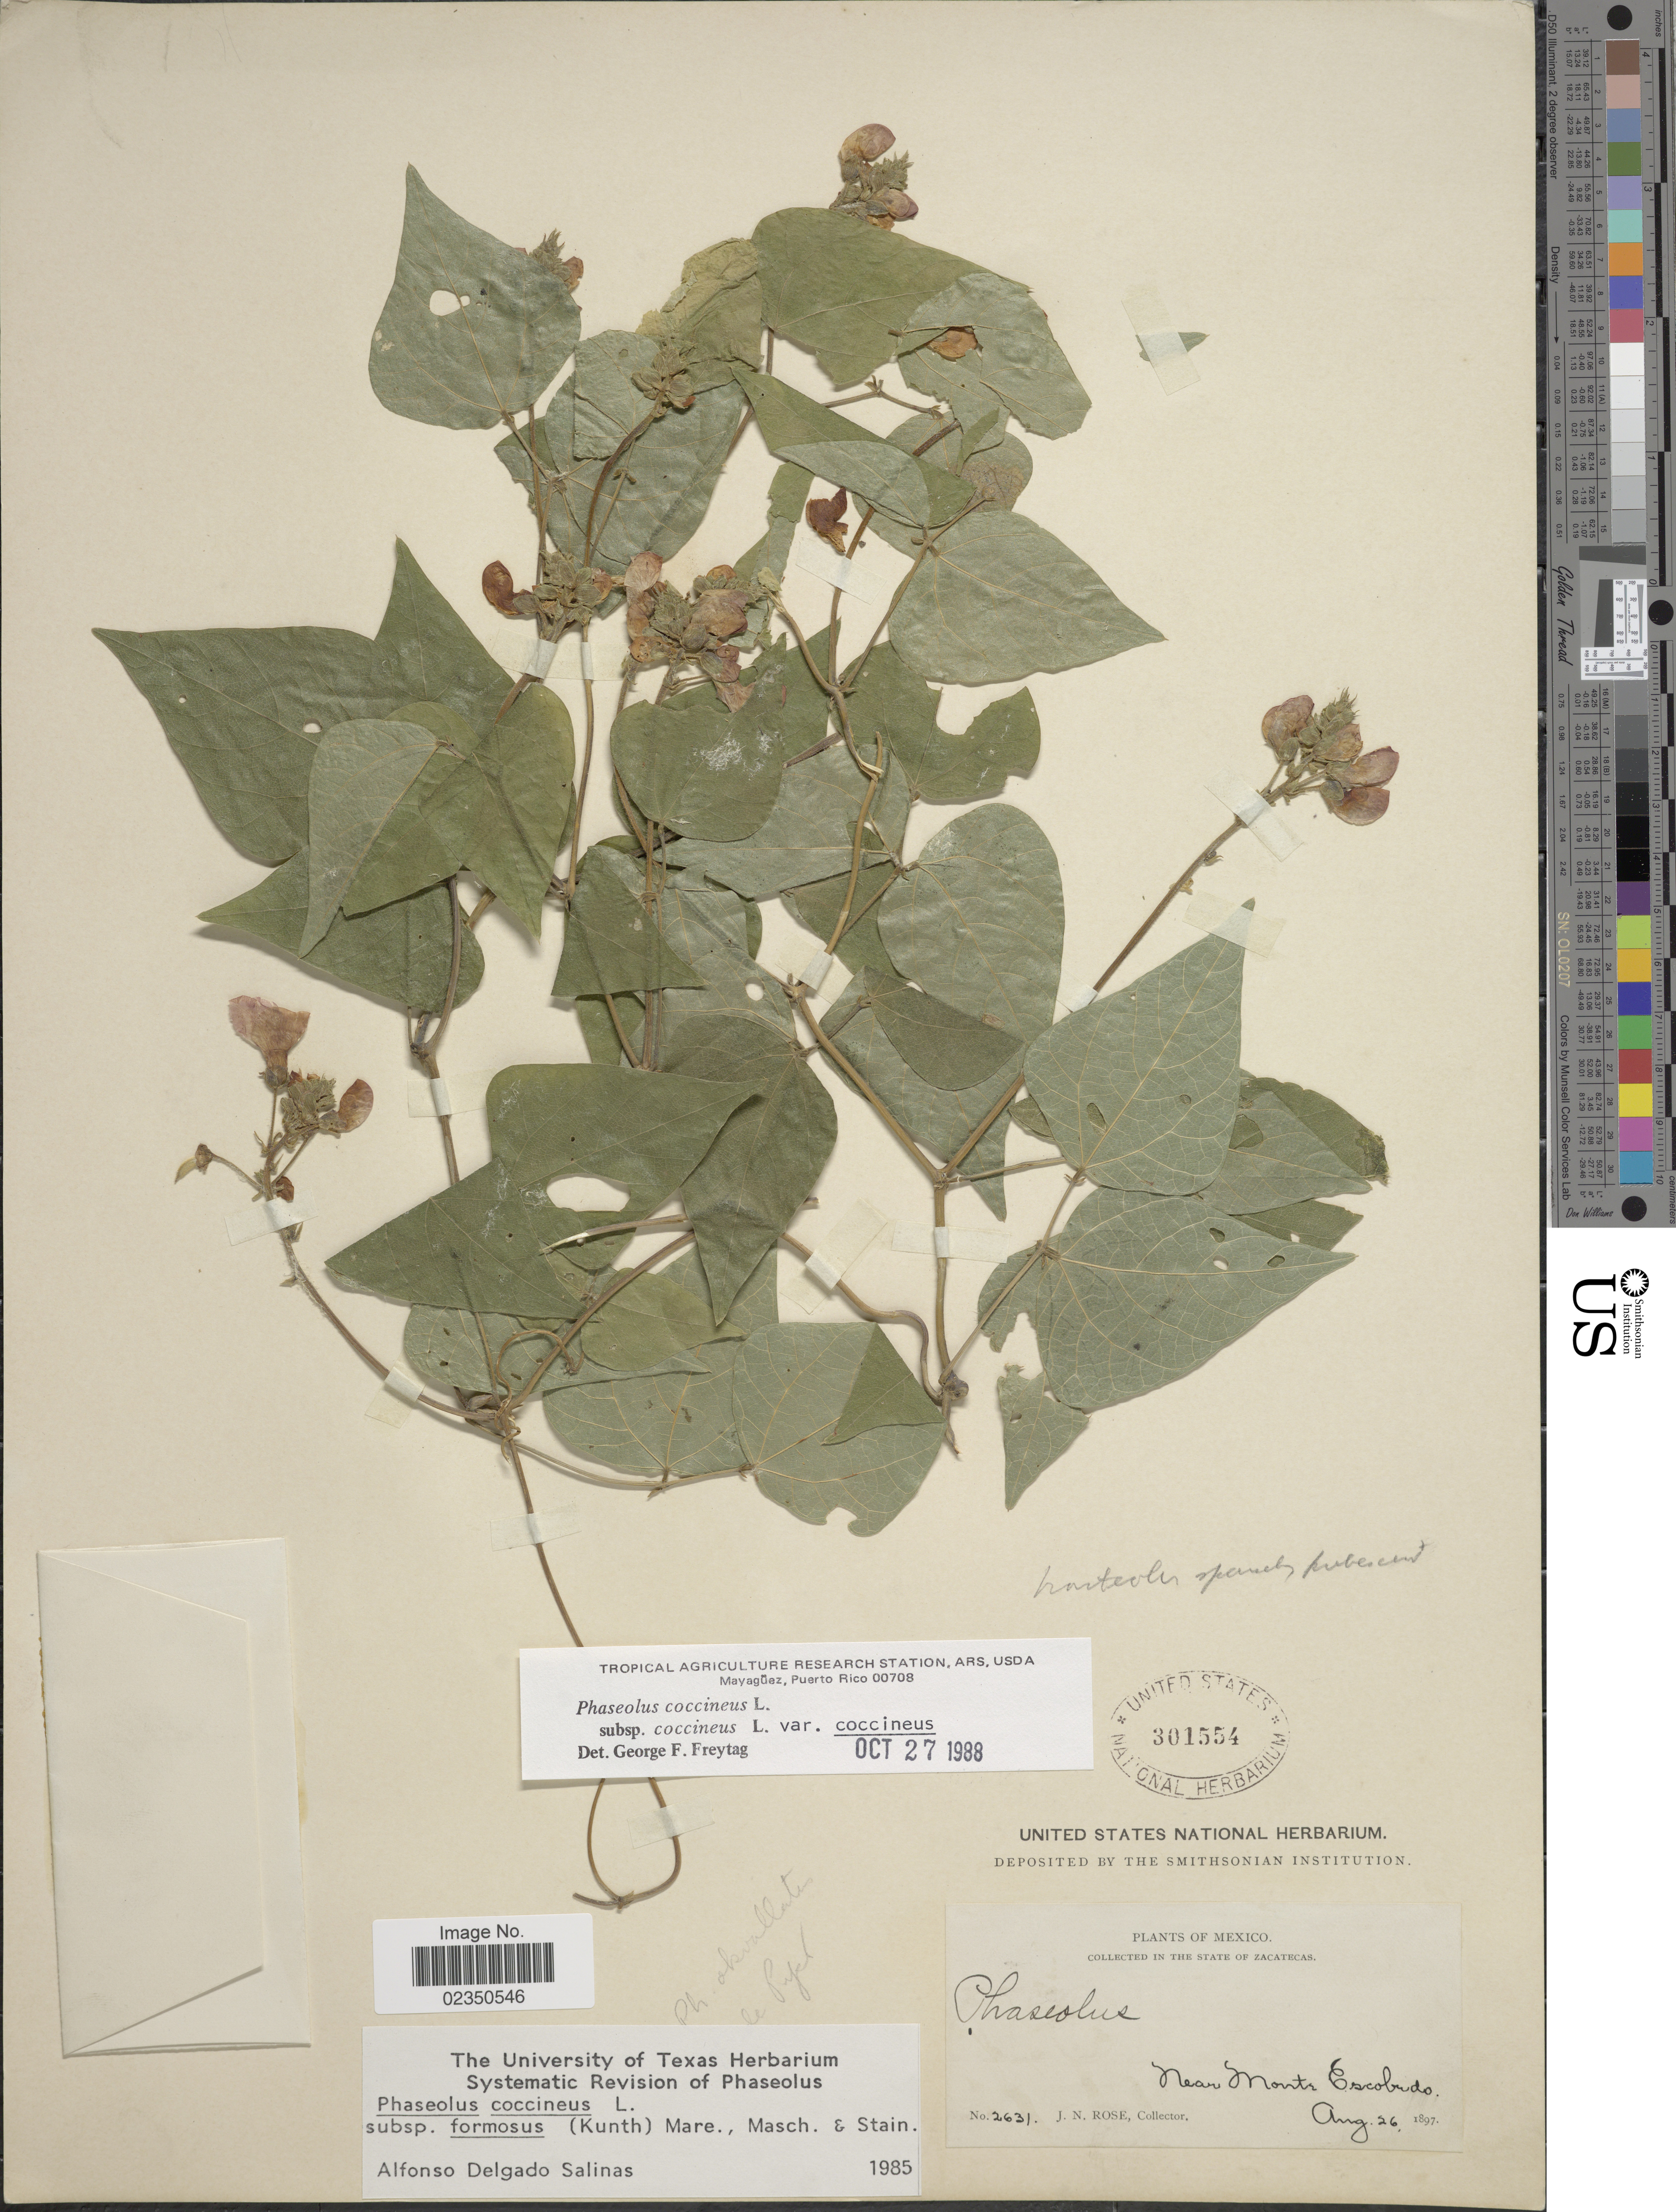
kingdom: Plantae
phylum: Tracheophyta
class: Magnoliopsida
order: Fabales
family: Fabaceae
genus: Phaseolus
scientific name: Phaseolus coccineus var. coccineus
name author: L.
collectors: J. N. Rose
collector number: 2631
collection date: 1897-08-26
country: Mexico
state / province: Zacatecas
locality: Near Monte Escobedo.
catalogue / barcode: US 301554